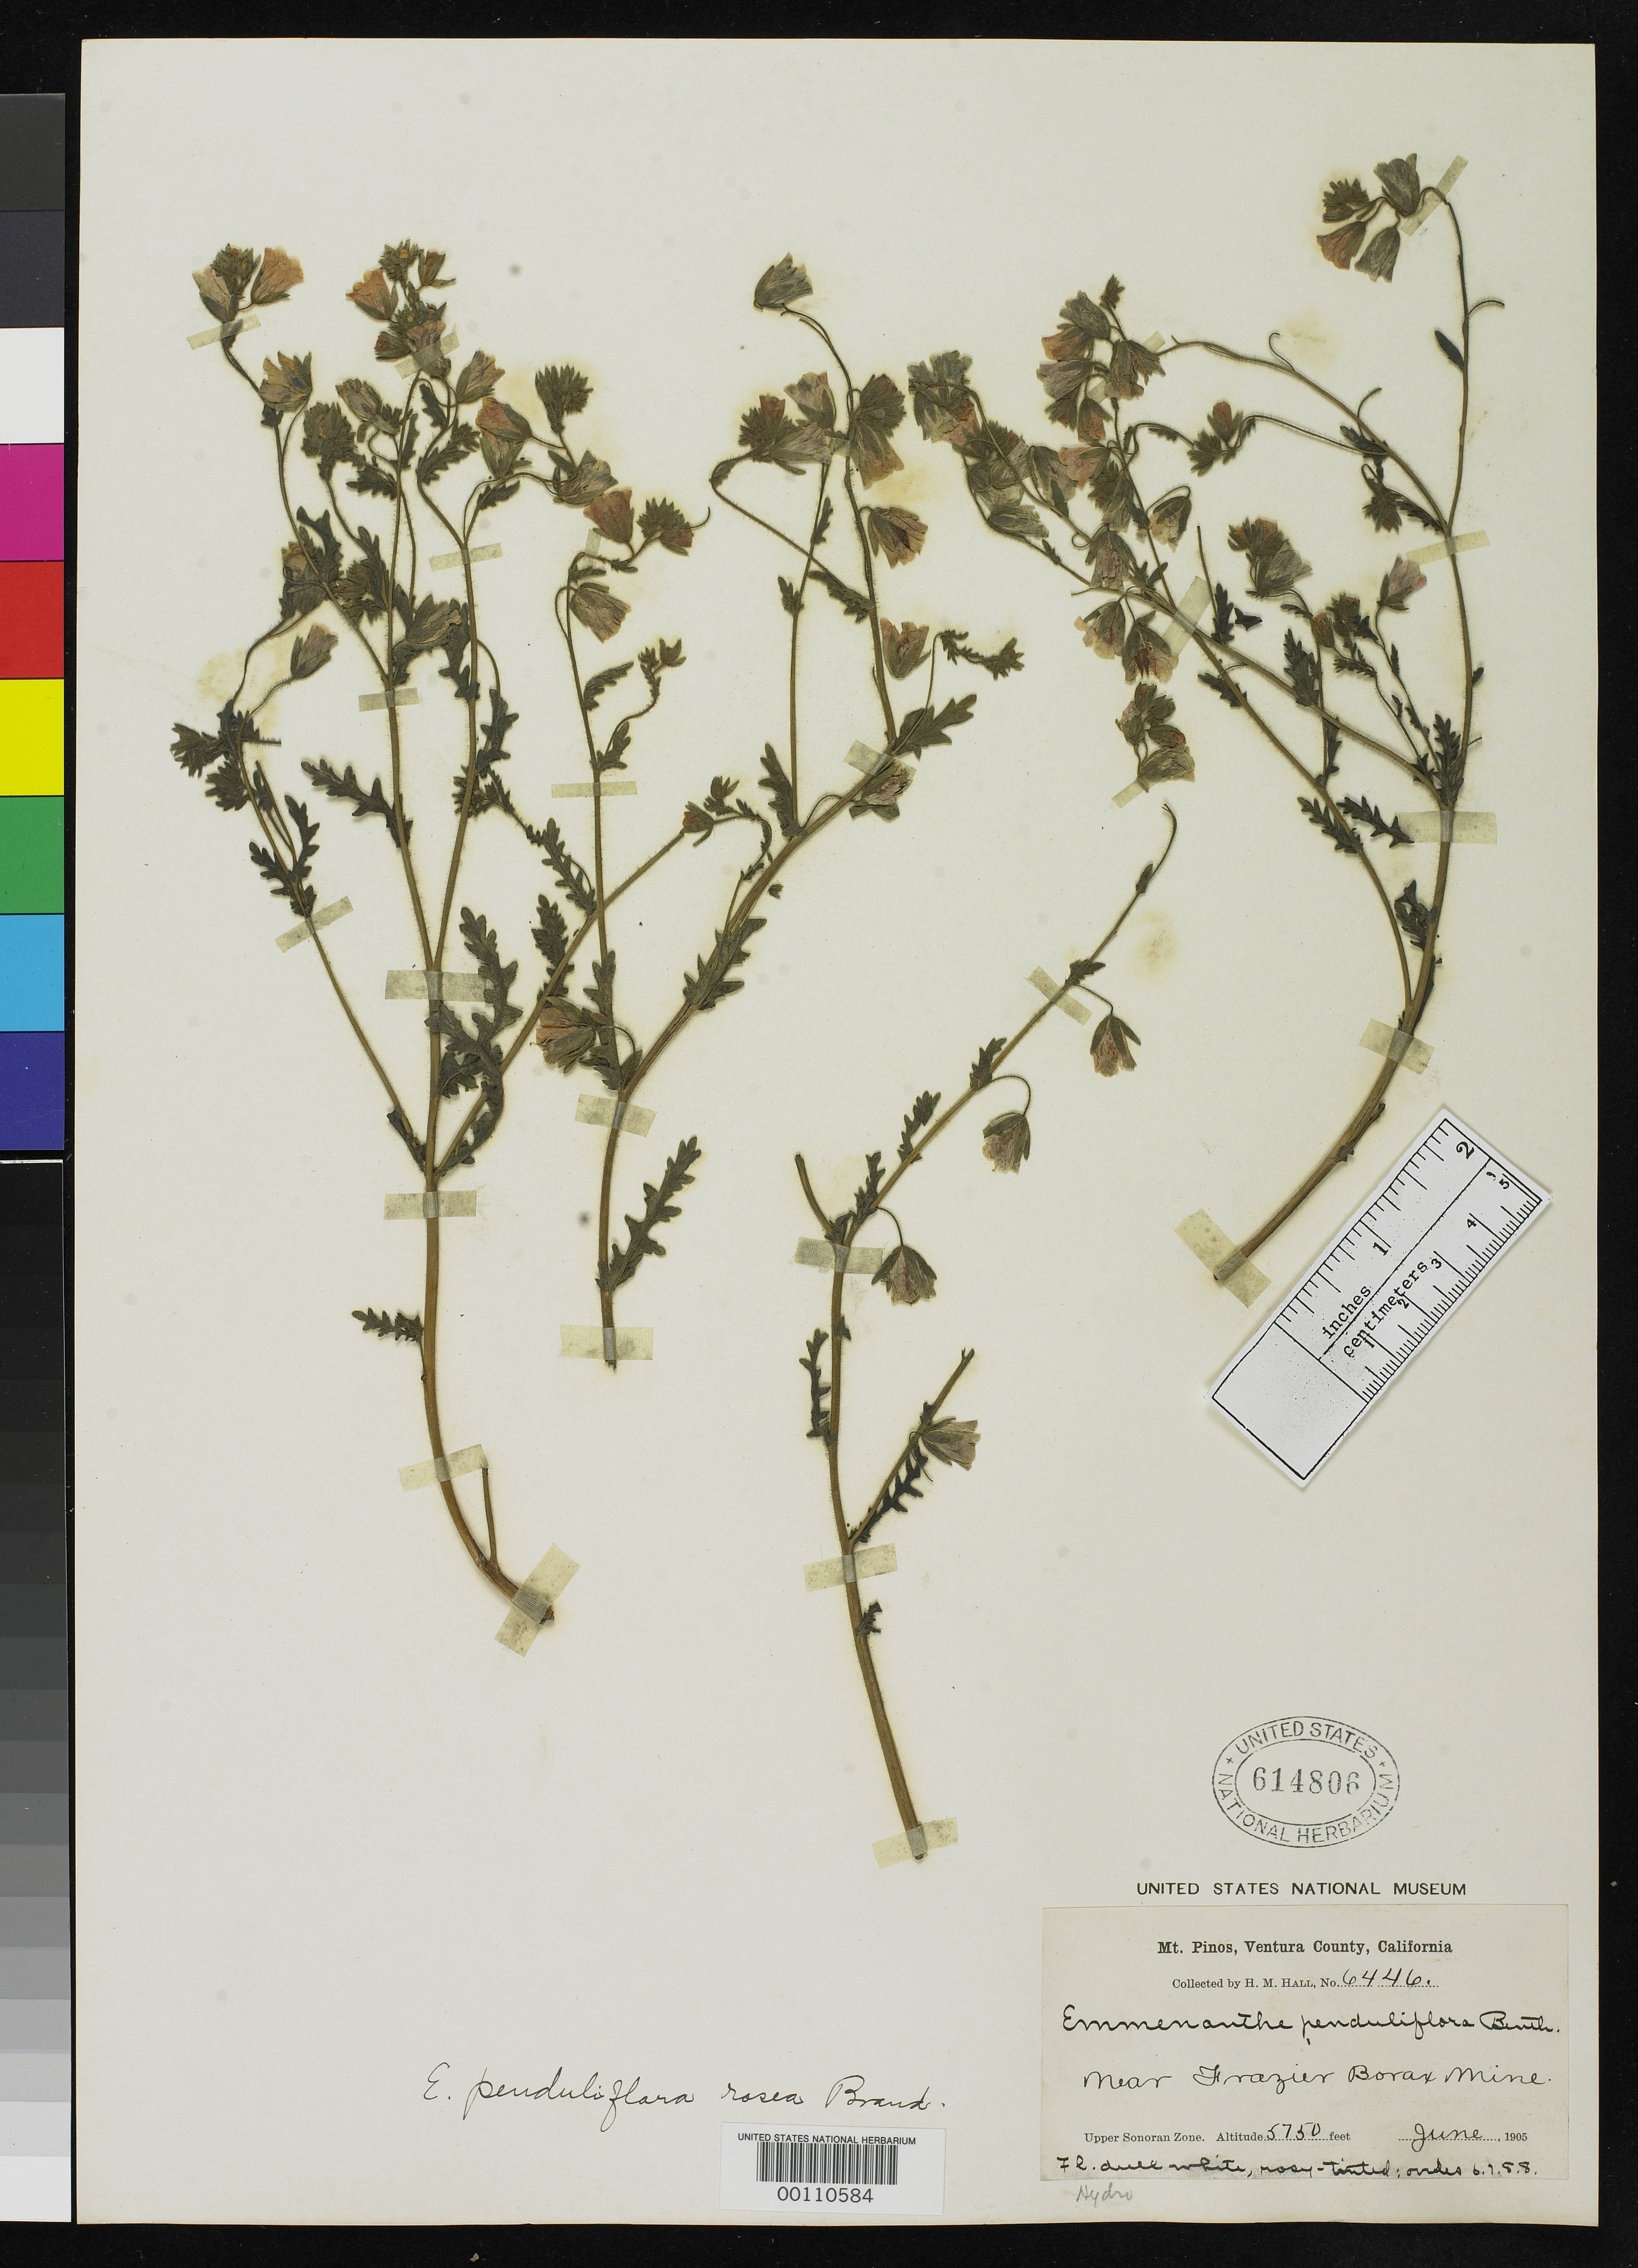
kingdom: Plantae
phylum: Tracheophyta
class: Magnoliopsida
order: Boraginales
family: Hydrophyllaceae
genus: Emmenanthe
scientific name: Emmenanthe penduliflora var. rosea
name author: Brand in Engl.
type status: Isotype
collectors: H. M. Hall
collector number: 6446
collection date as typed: Jun 1905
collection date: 1905-06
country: United States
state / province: California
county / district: Ventura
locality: Mt. Pinos, near Stauffer P.O.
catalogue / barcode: US 614806